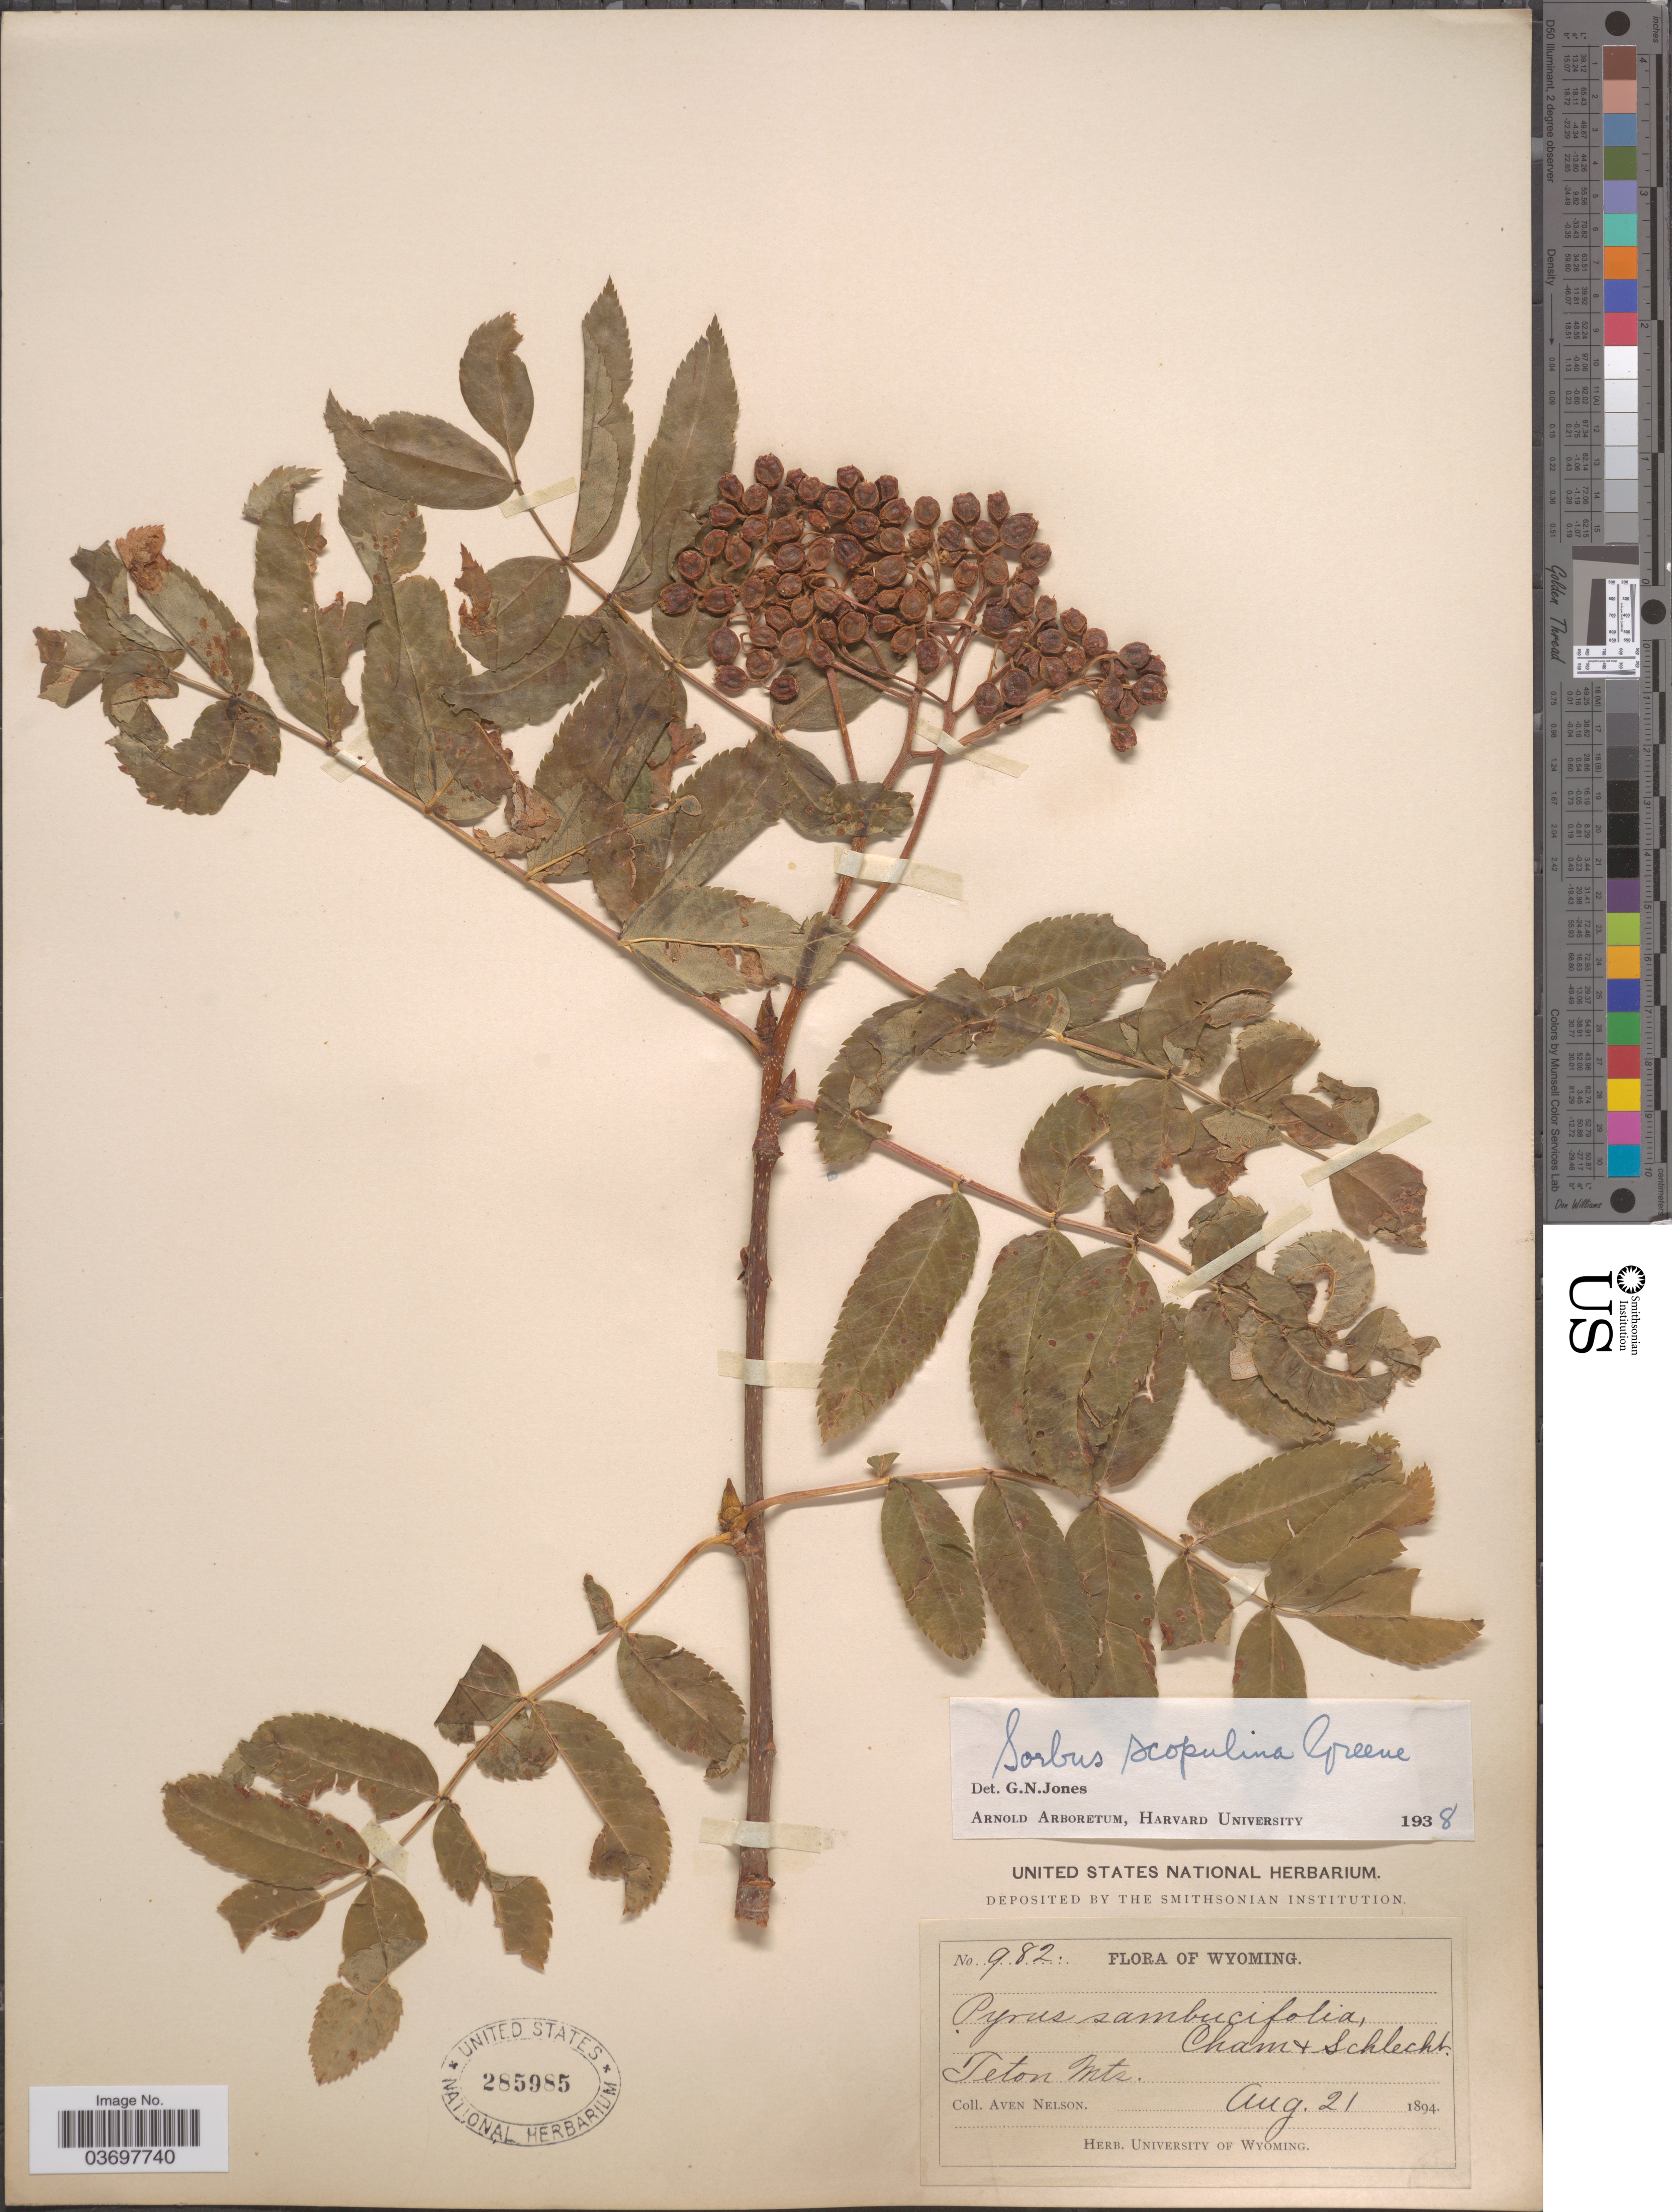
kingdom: Plantae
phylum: Tracheophyta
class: Magnoliopsida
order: Rosales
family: Rosaceae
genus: Sorbus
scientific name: Sorbus scopulina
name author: Greene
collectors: A. Nelson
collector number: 982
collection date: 1894-08-21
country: United States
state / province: Wyoming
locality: Teton Mts.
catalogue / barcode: US 285985